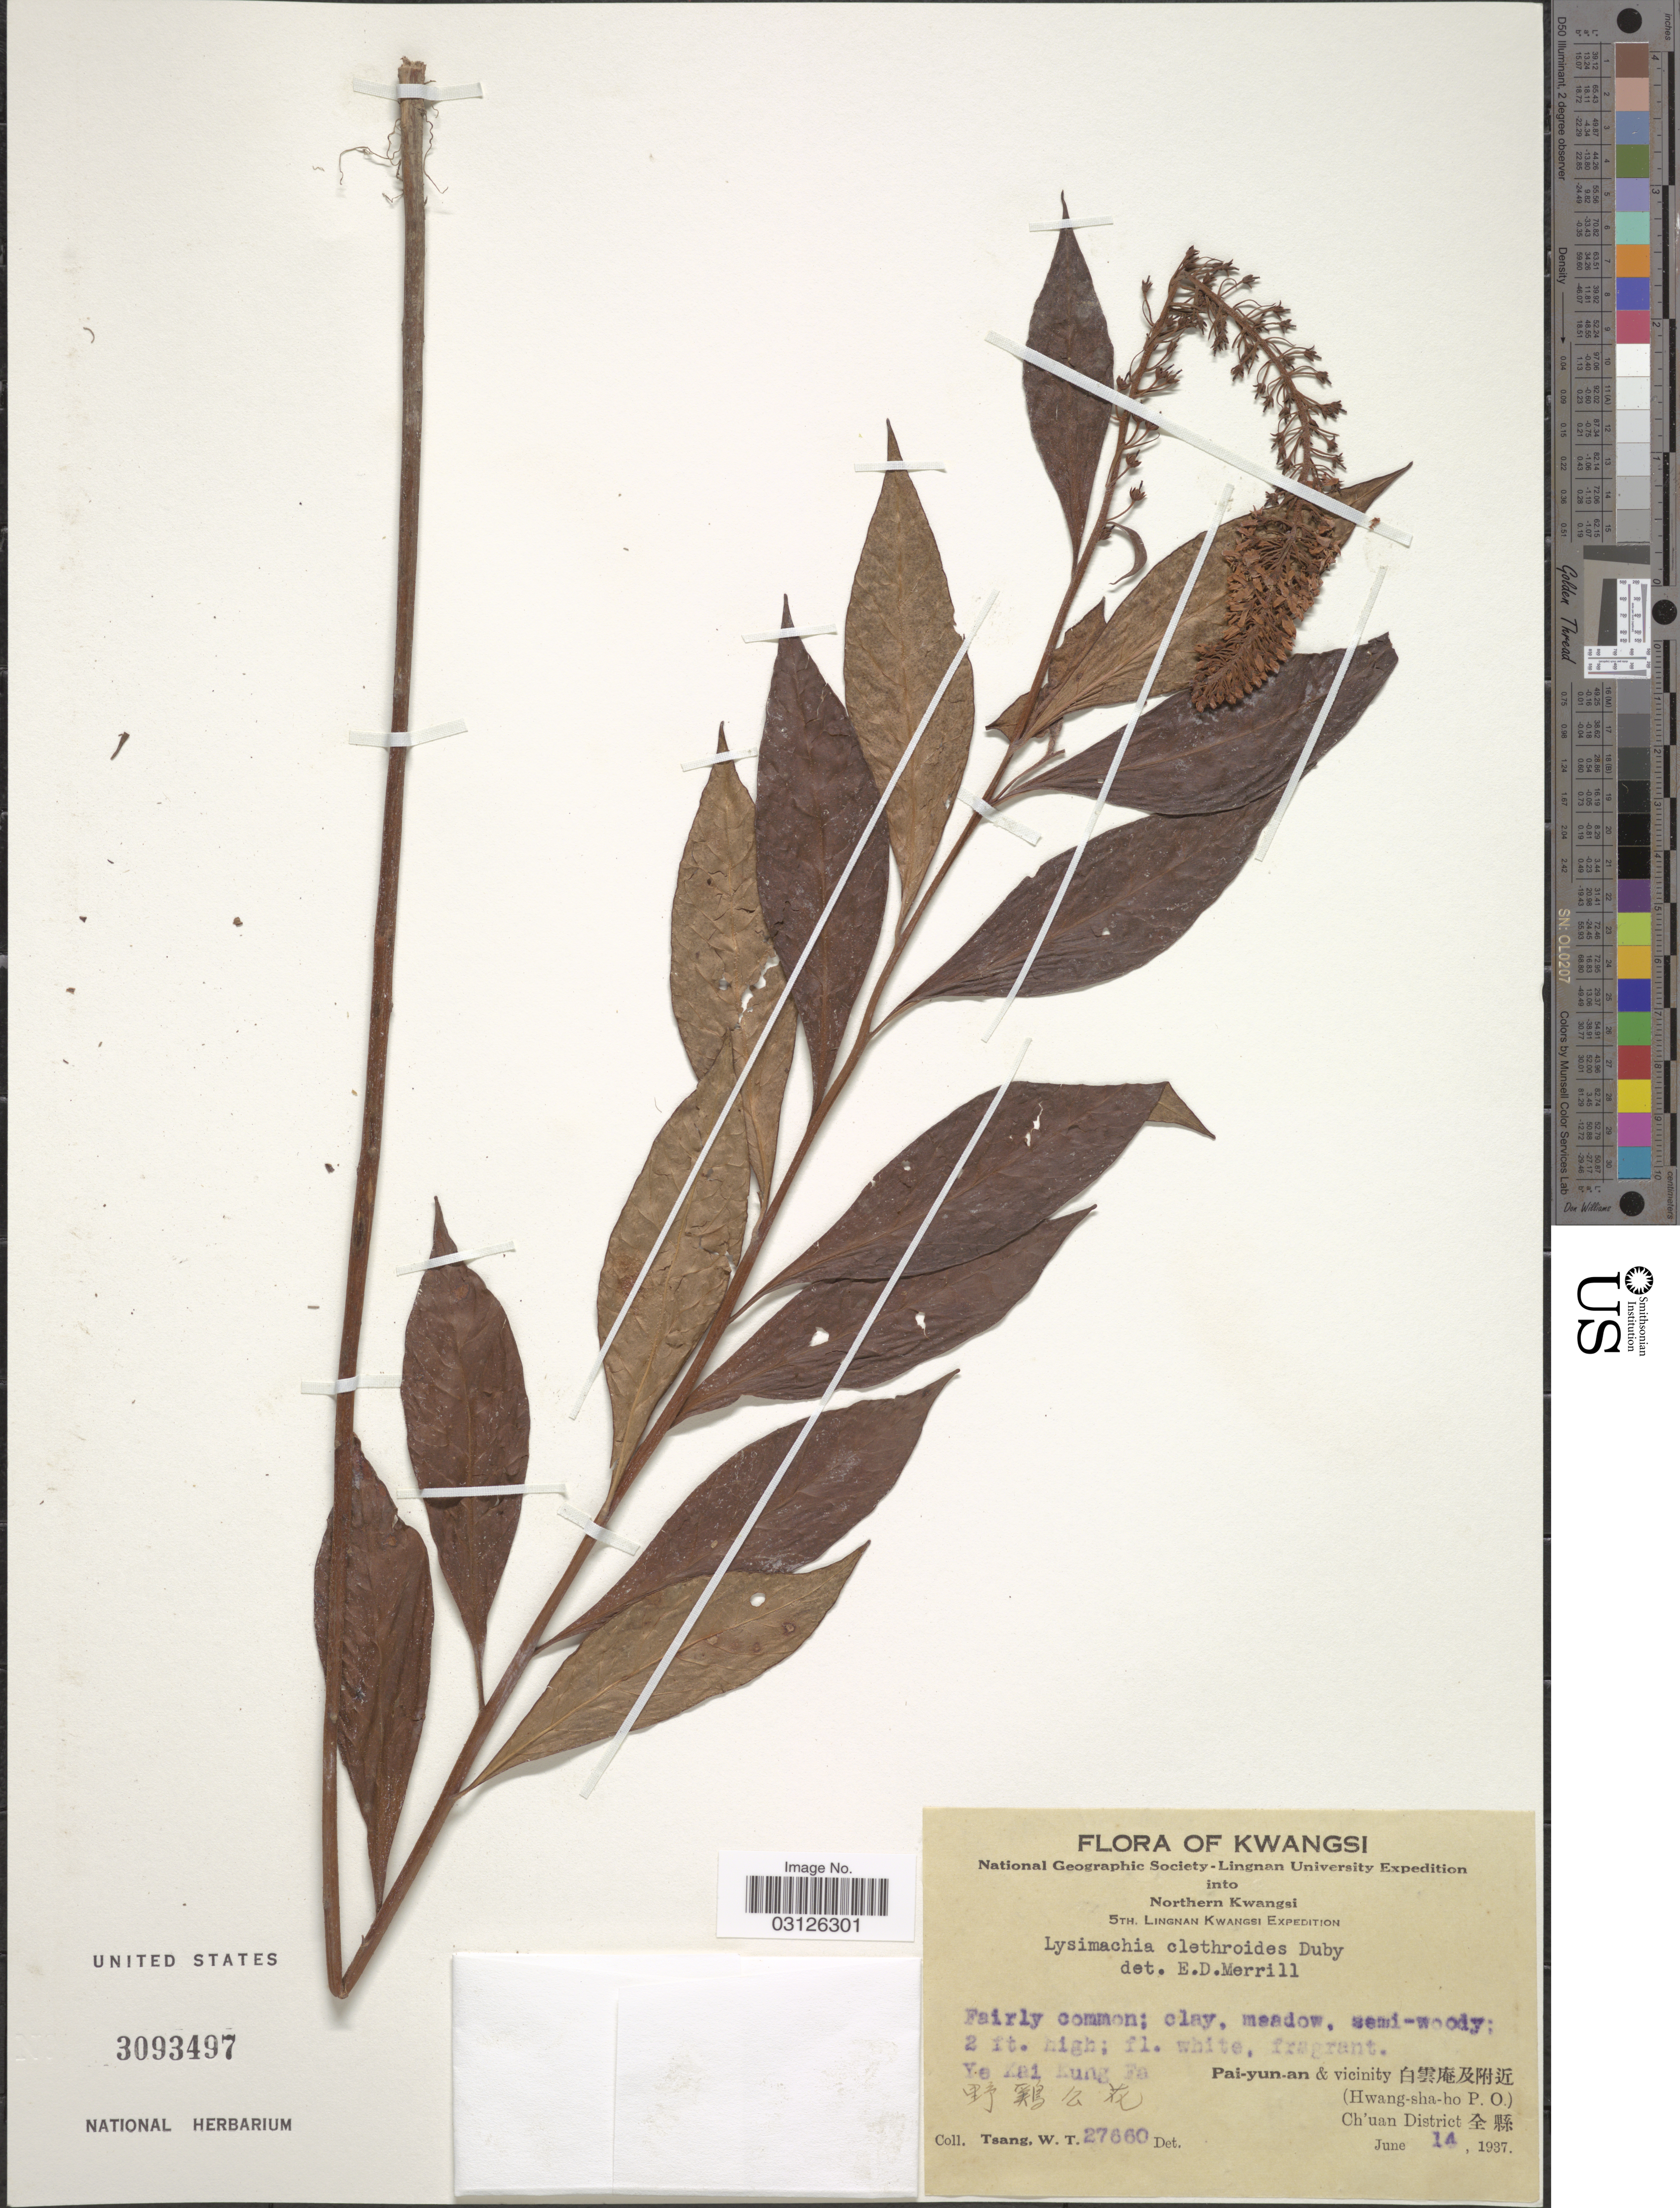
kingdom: Plantae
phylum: Tracheophyta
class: Magnoliopsida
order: Ericales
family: Primulaceae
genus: Lysimachia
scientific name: Lysimachia clethroides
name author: Duby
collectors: W. T. Tsang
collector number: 27660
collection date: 1937-06-14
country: China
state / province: Guangxi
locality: Kwangsi, Northern Kwangsi. Ye Kai Kung Fa. Pai-yun-an & vicinity (Hwang-sha-ho P.O.), Ch'uan District.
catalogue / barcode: US 3093497